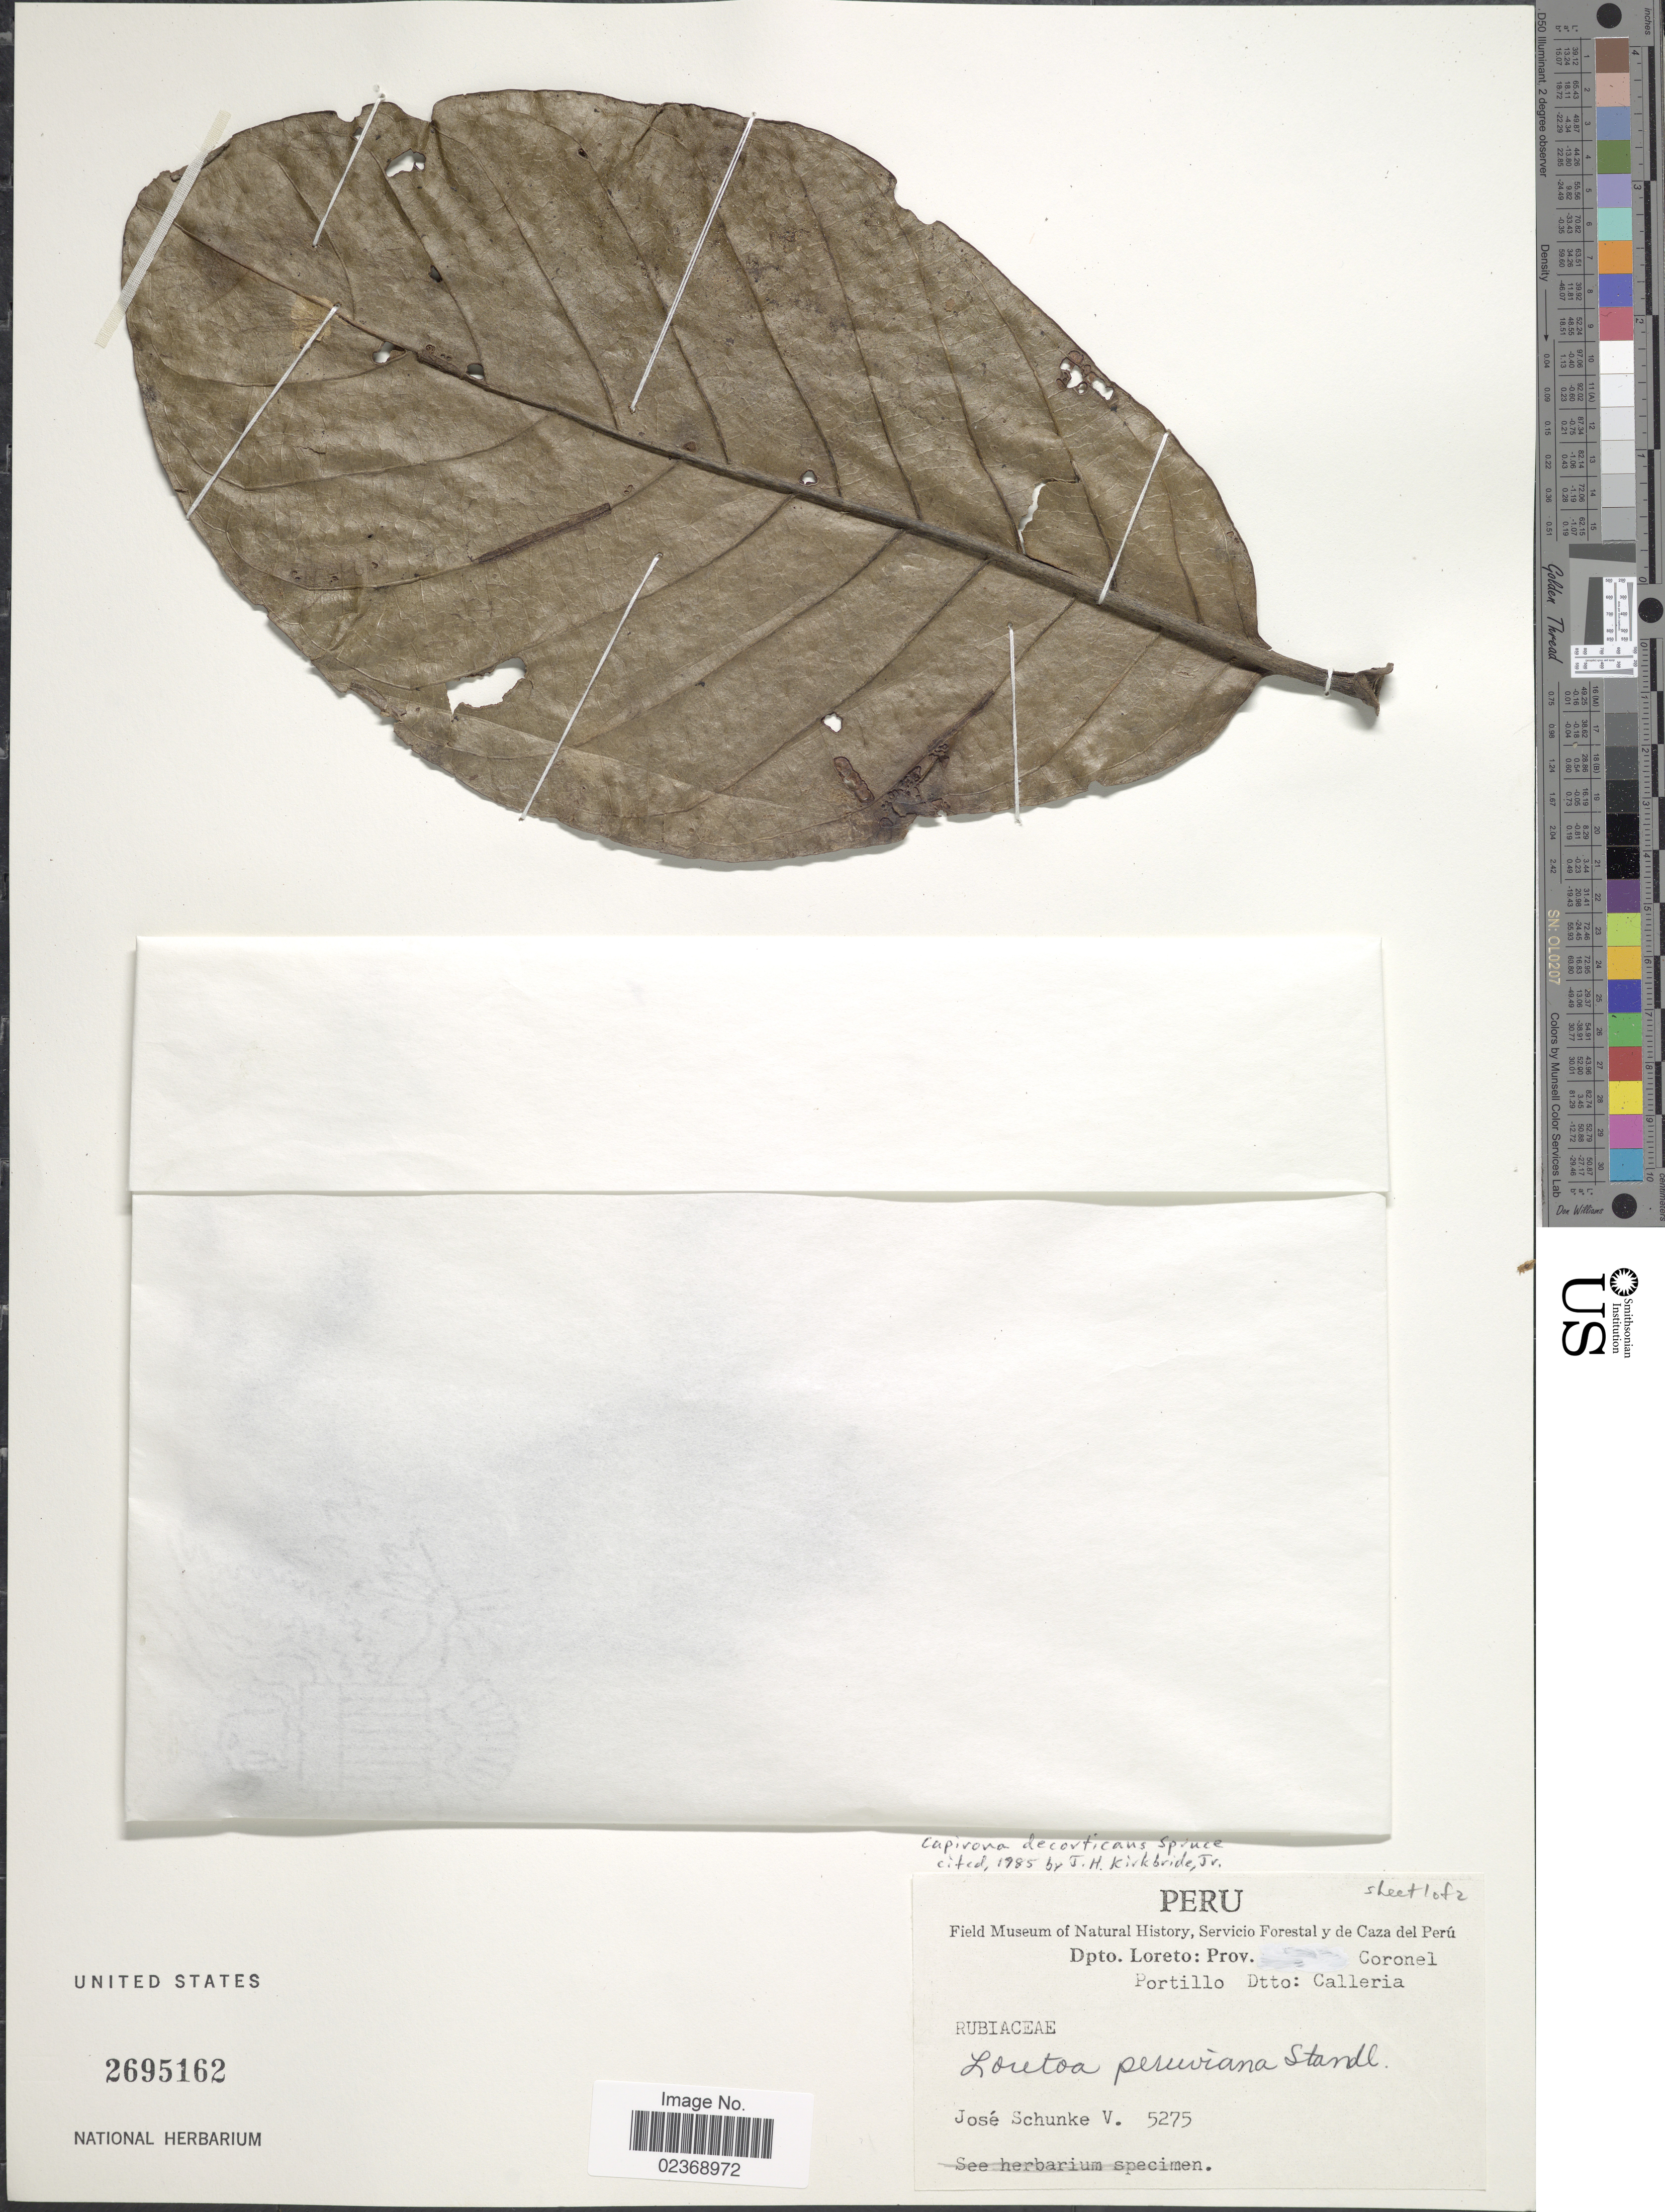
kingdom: Plantae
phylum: Tracheophyta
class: Magnoliopsida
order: Gentianales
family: Rubiaceae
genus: Capirona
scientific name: Capirona decorticans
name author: Spruce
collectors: J. Schunke Vigo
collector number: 5275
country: Peru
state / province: Loreto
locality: Dpto Loreto: Prov. Coronel Portillo: Dtto Calleria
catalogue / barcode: US 2695162